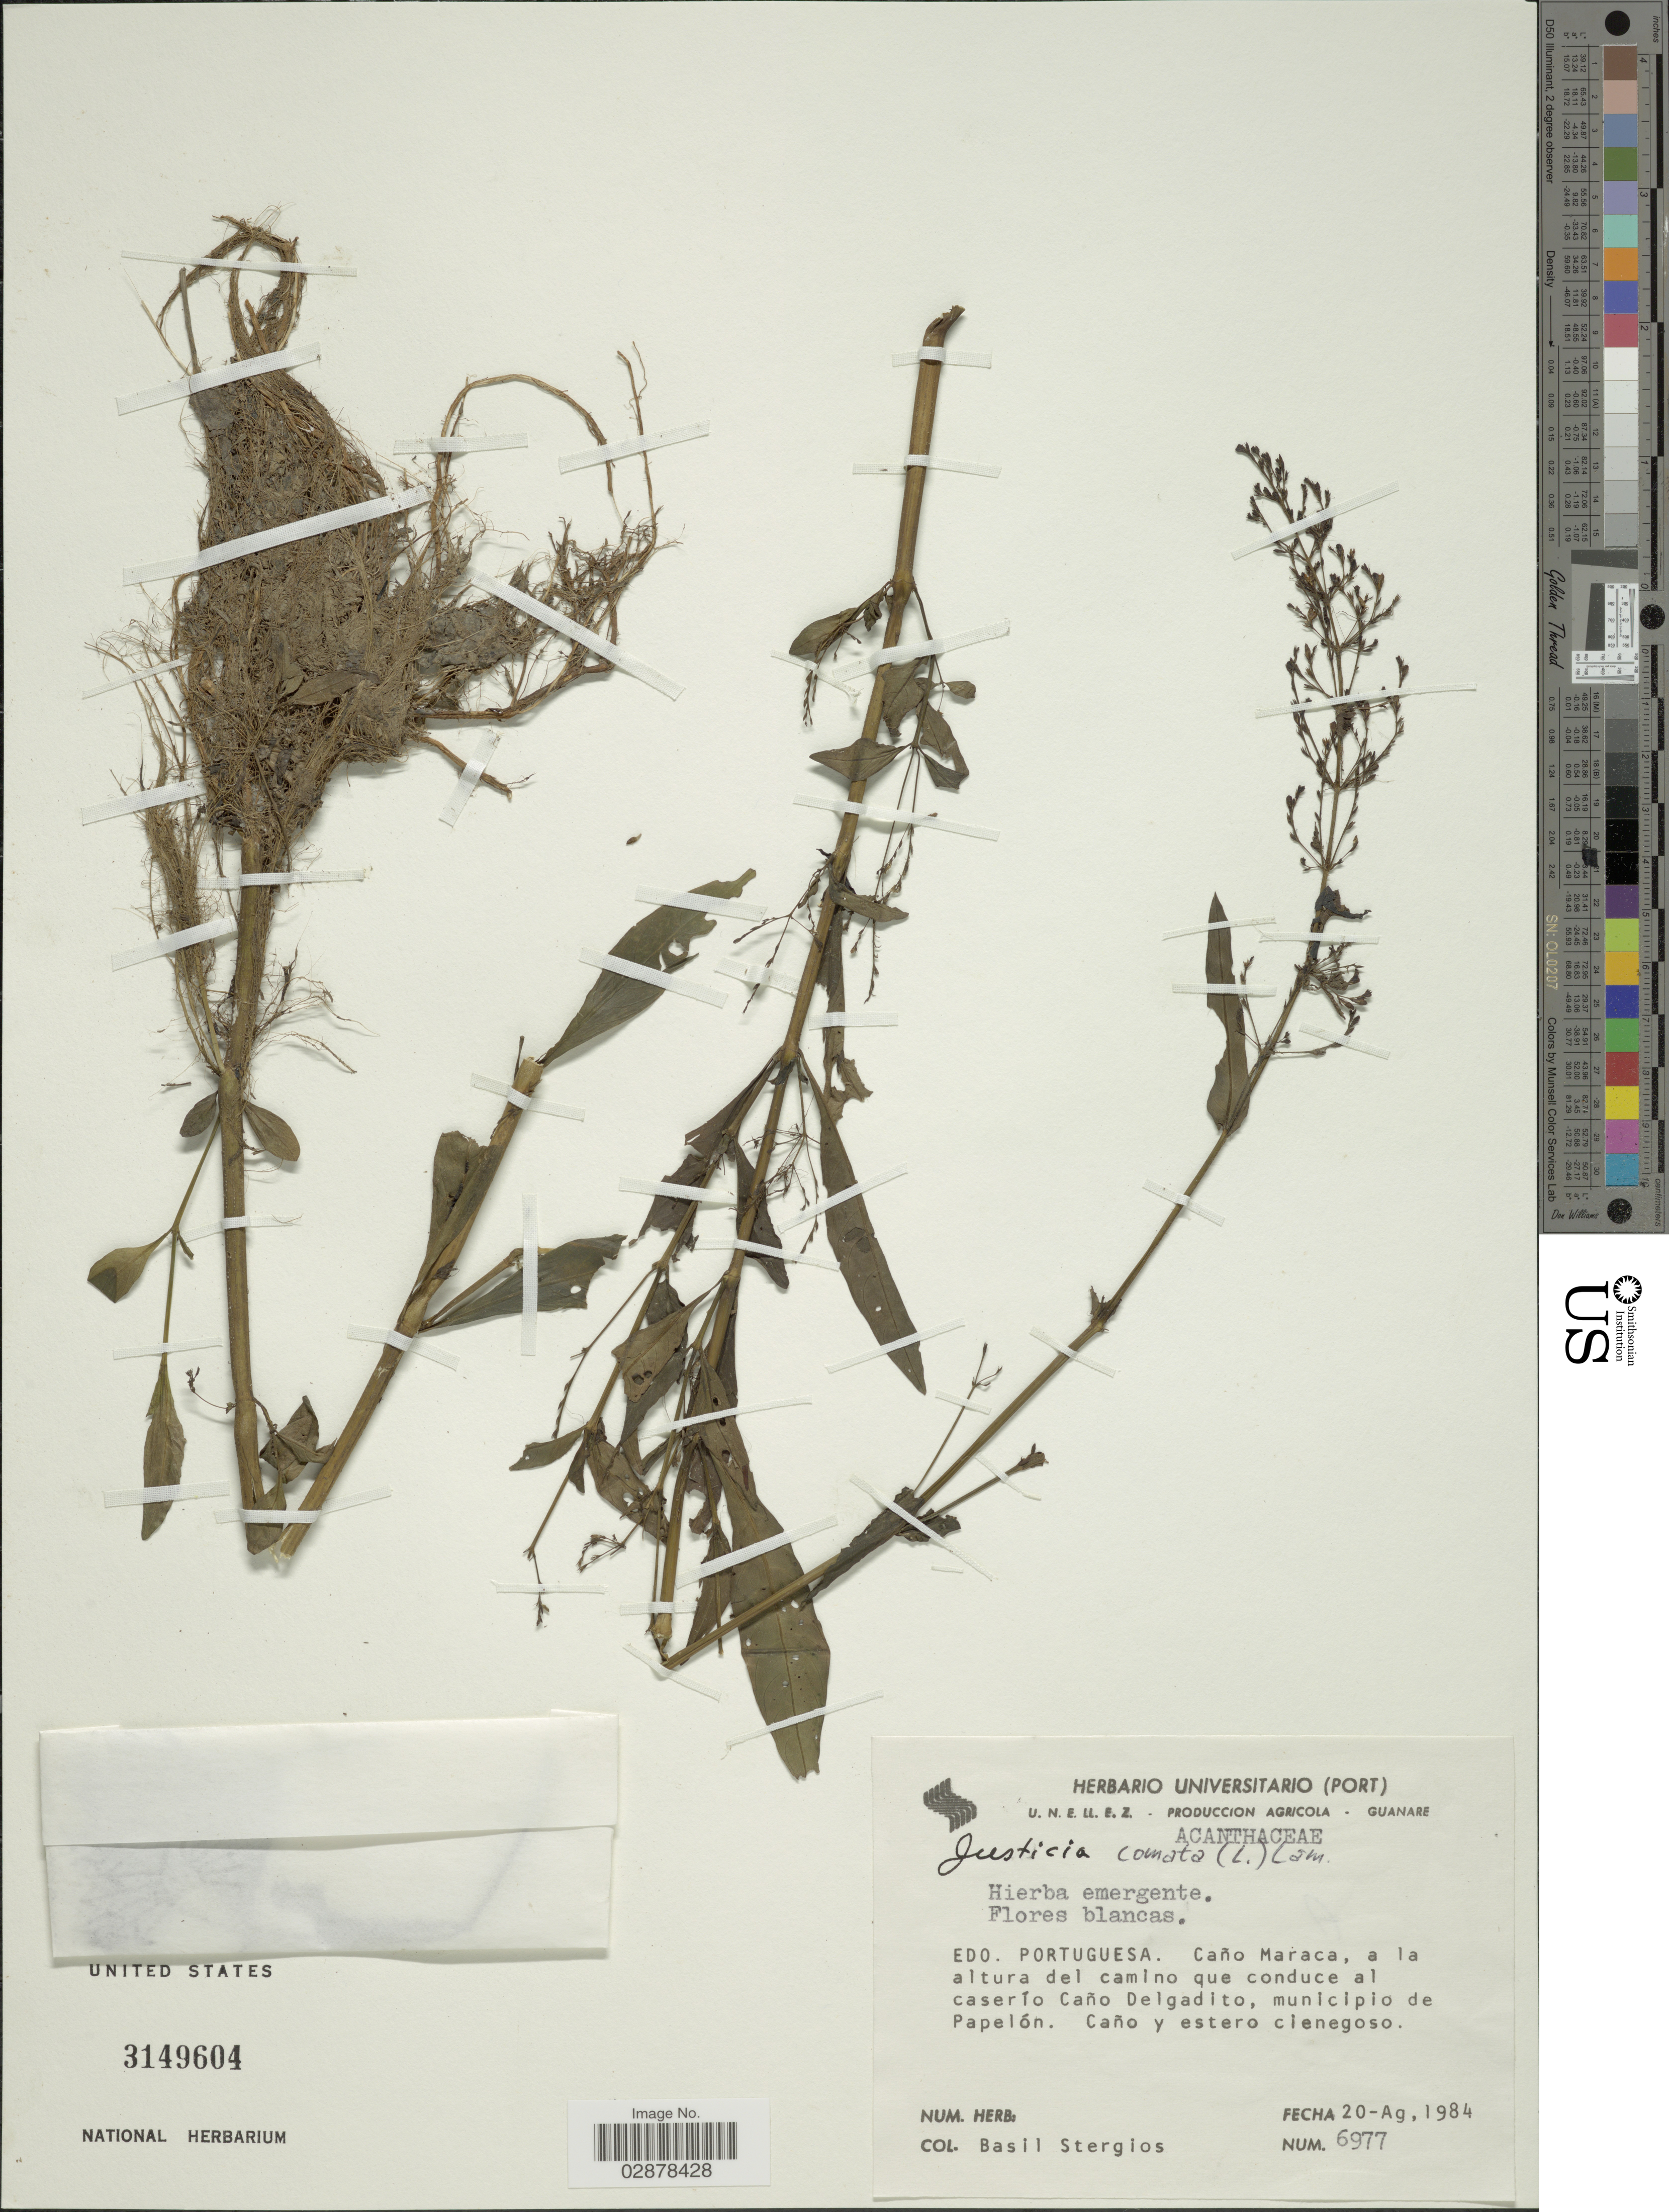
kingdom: Plantae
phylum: Tracheophyta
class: Magnoliopsida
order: Lamiales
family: Acanthaceae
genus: Justicia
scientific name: Justicia comata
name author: (L.) Lam.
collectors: B. G. Stergios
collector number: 6977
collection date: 1984-08-20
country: Venezuela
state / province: Portuguesa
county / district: Papelon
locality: Caño Maraca, a la altura del camino que conduce al caserío Caño Delgadito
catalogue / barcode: US 3149604